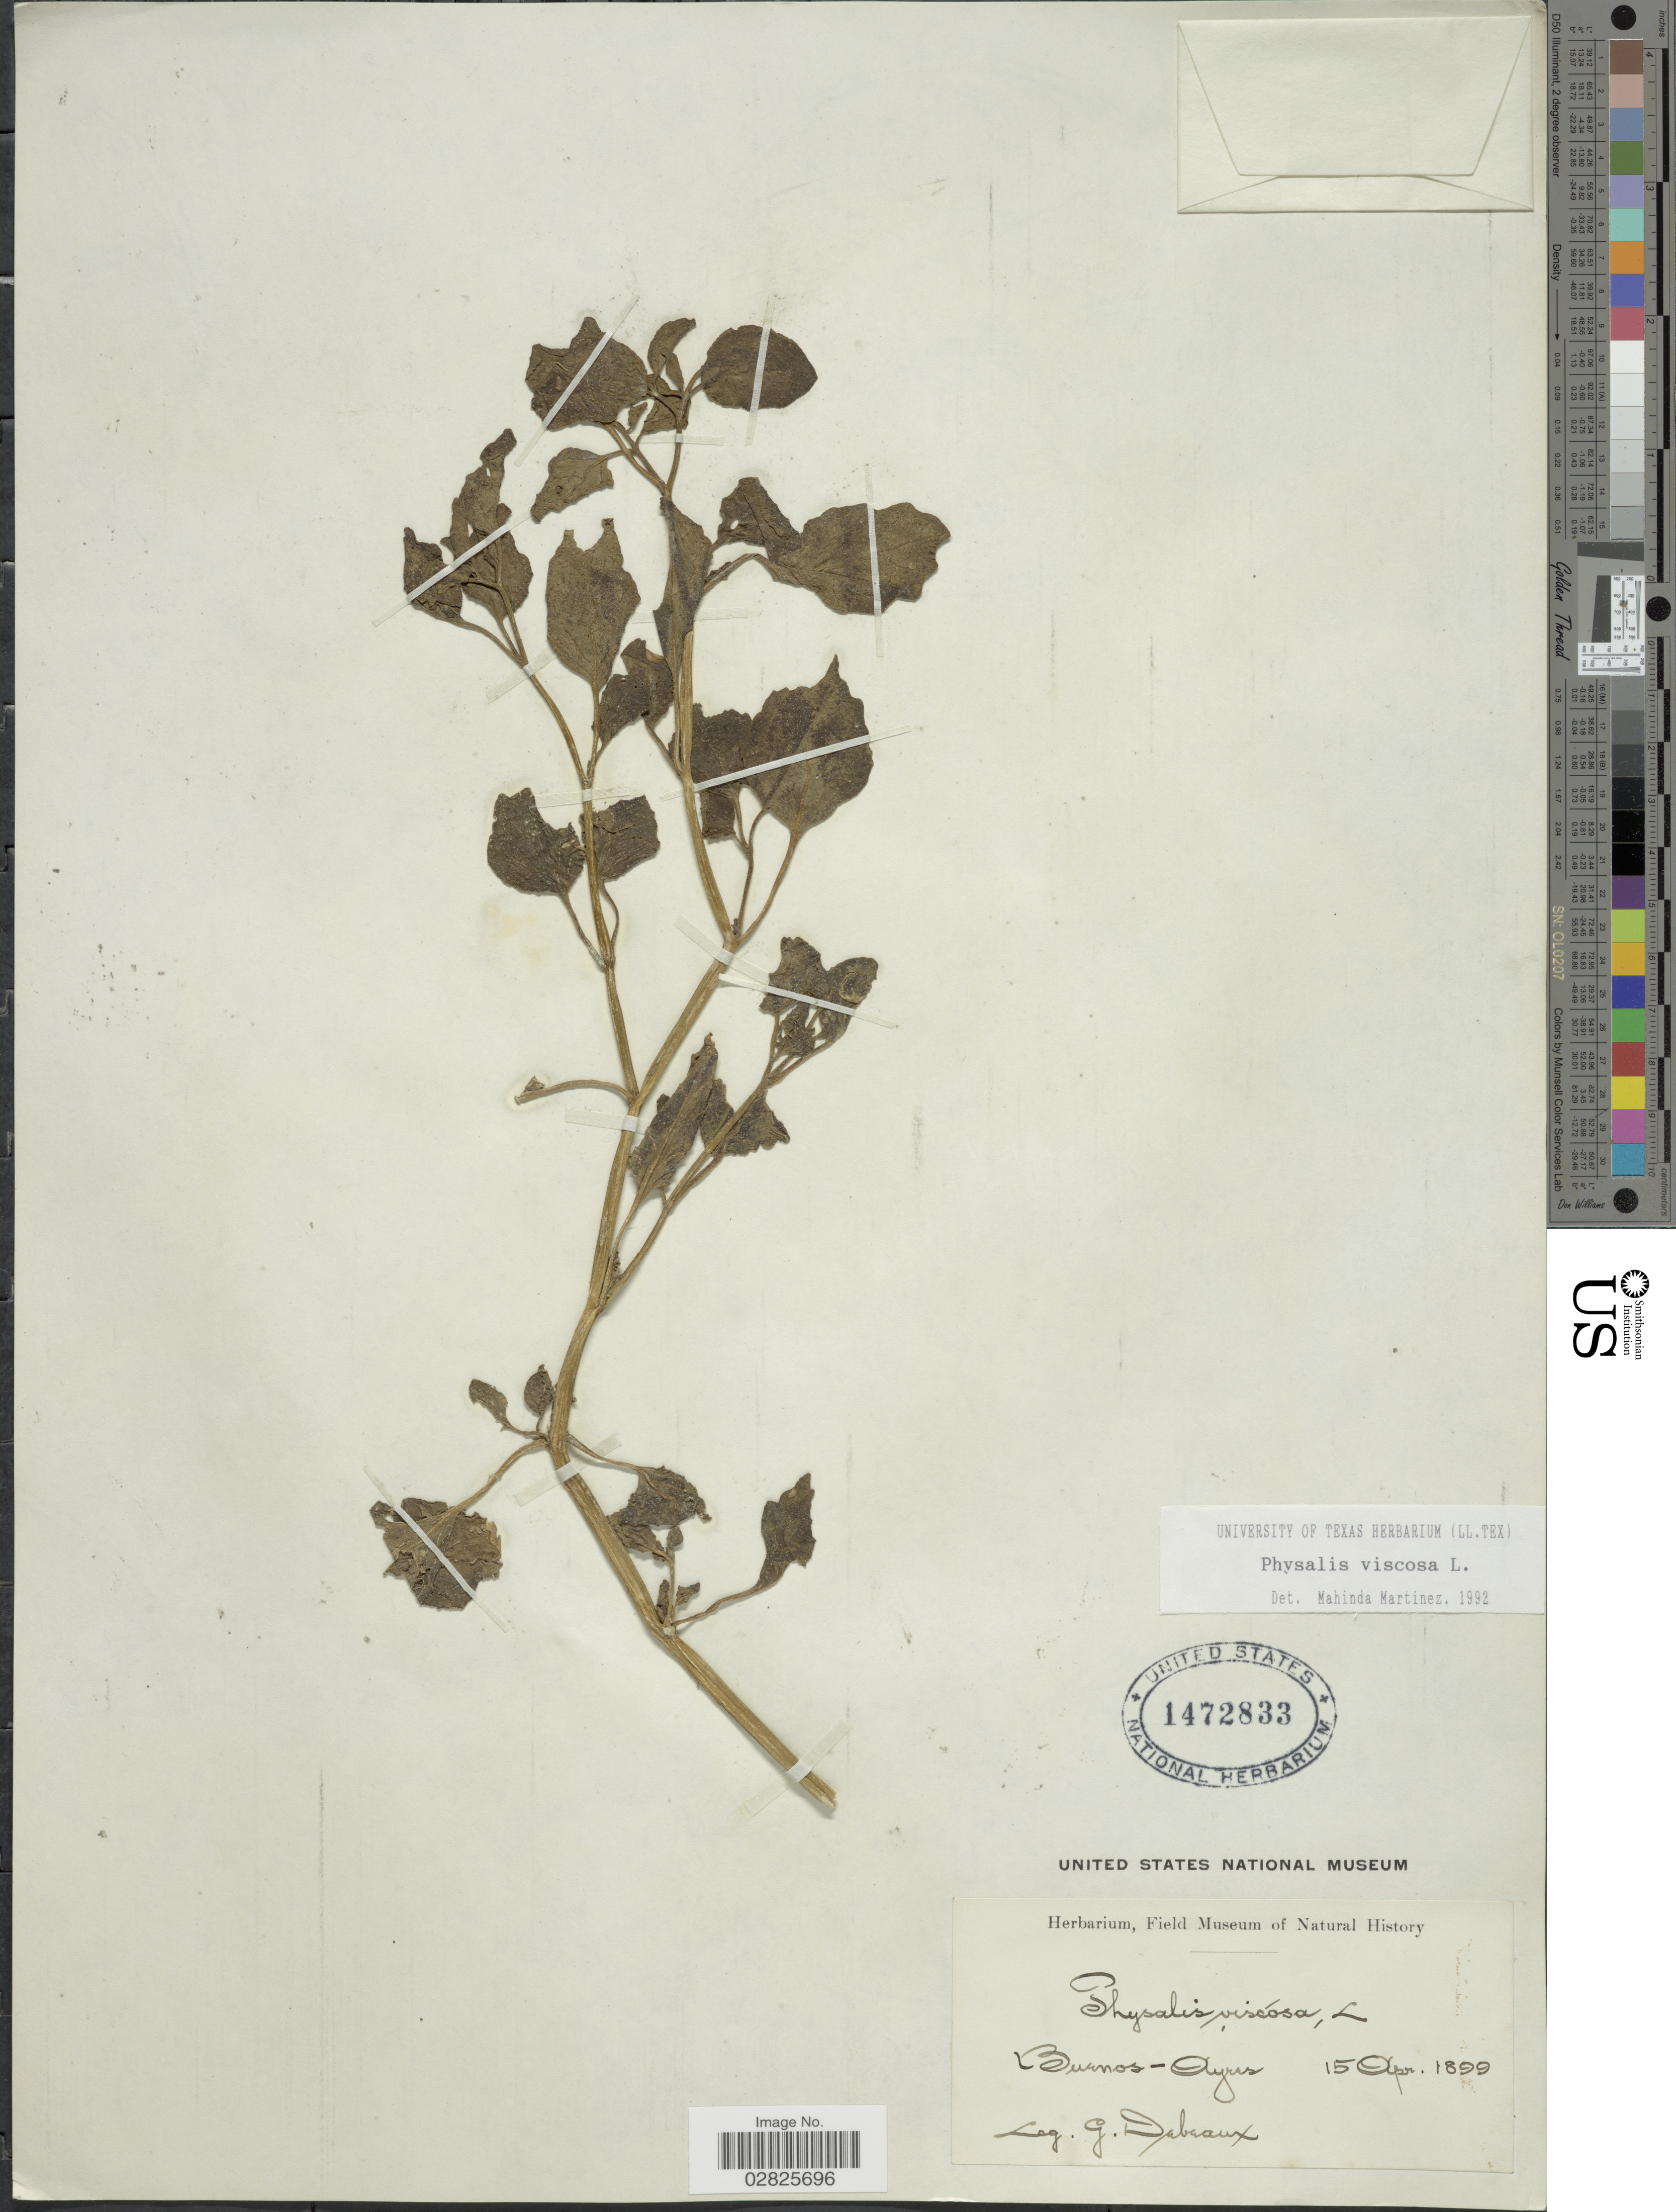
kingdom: Plantae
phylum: Tracheophyta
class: Magnoliopsida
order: Solanales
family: Solanaceae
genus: Physalis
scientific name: Physalis viscosa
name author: L.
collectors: G. Debeaux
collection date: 1899-04-15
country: Argentina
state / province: Buenos Aires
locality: Buenos-Ayres.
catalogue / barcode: US 1472833